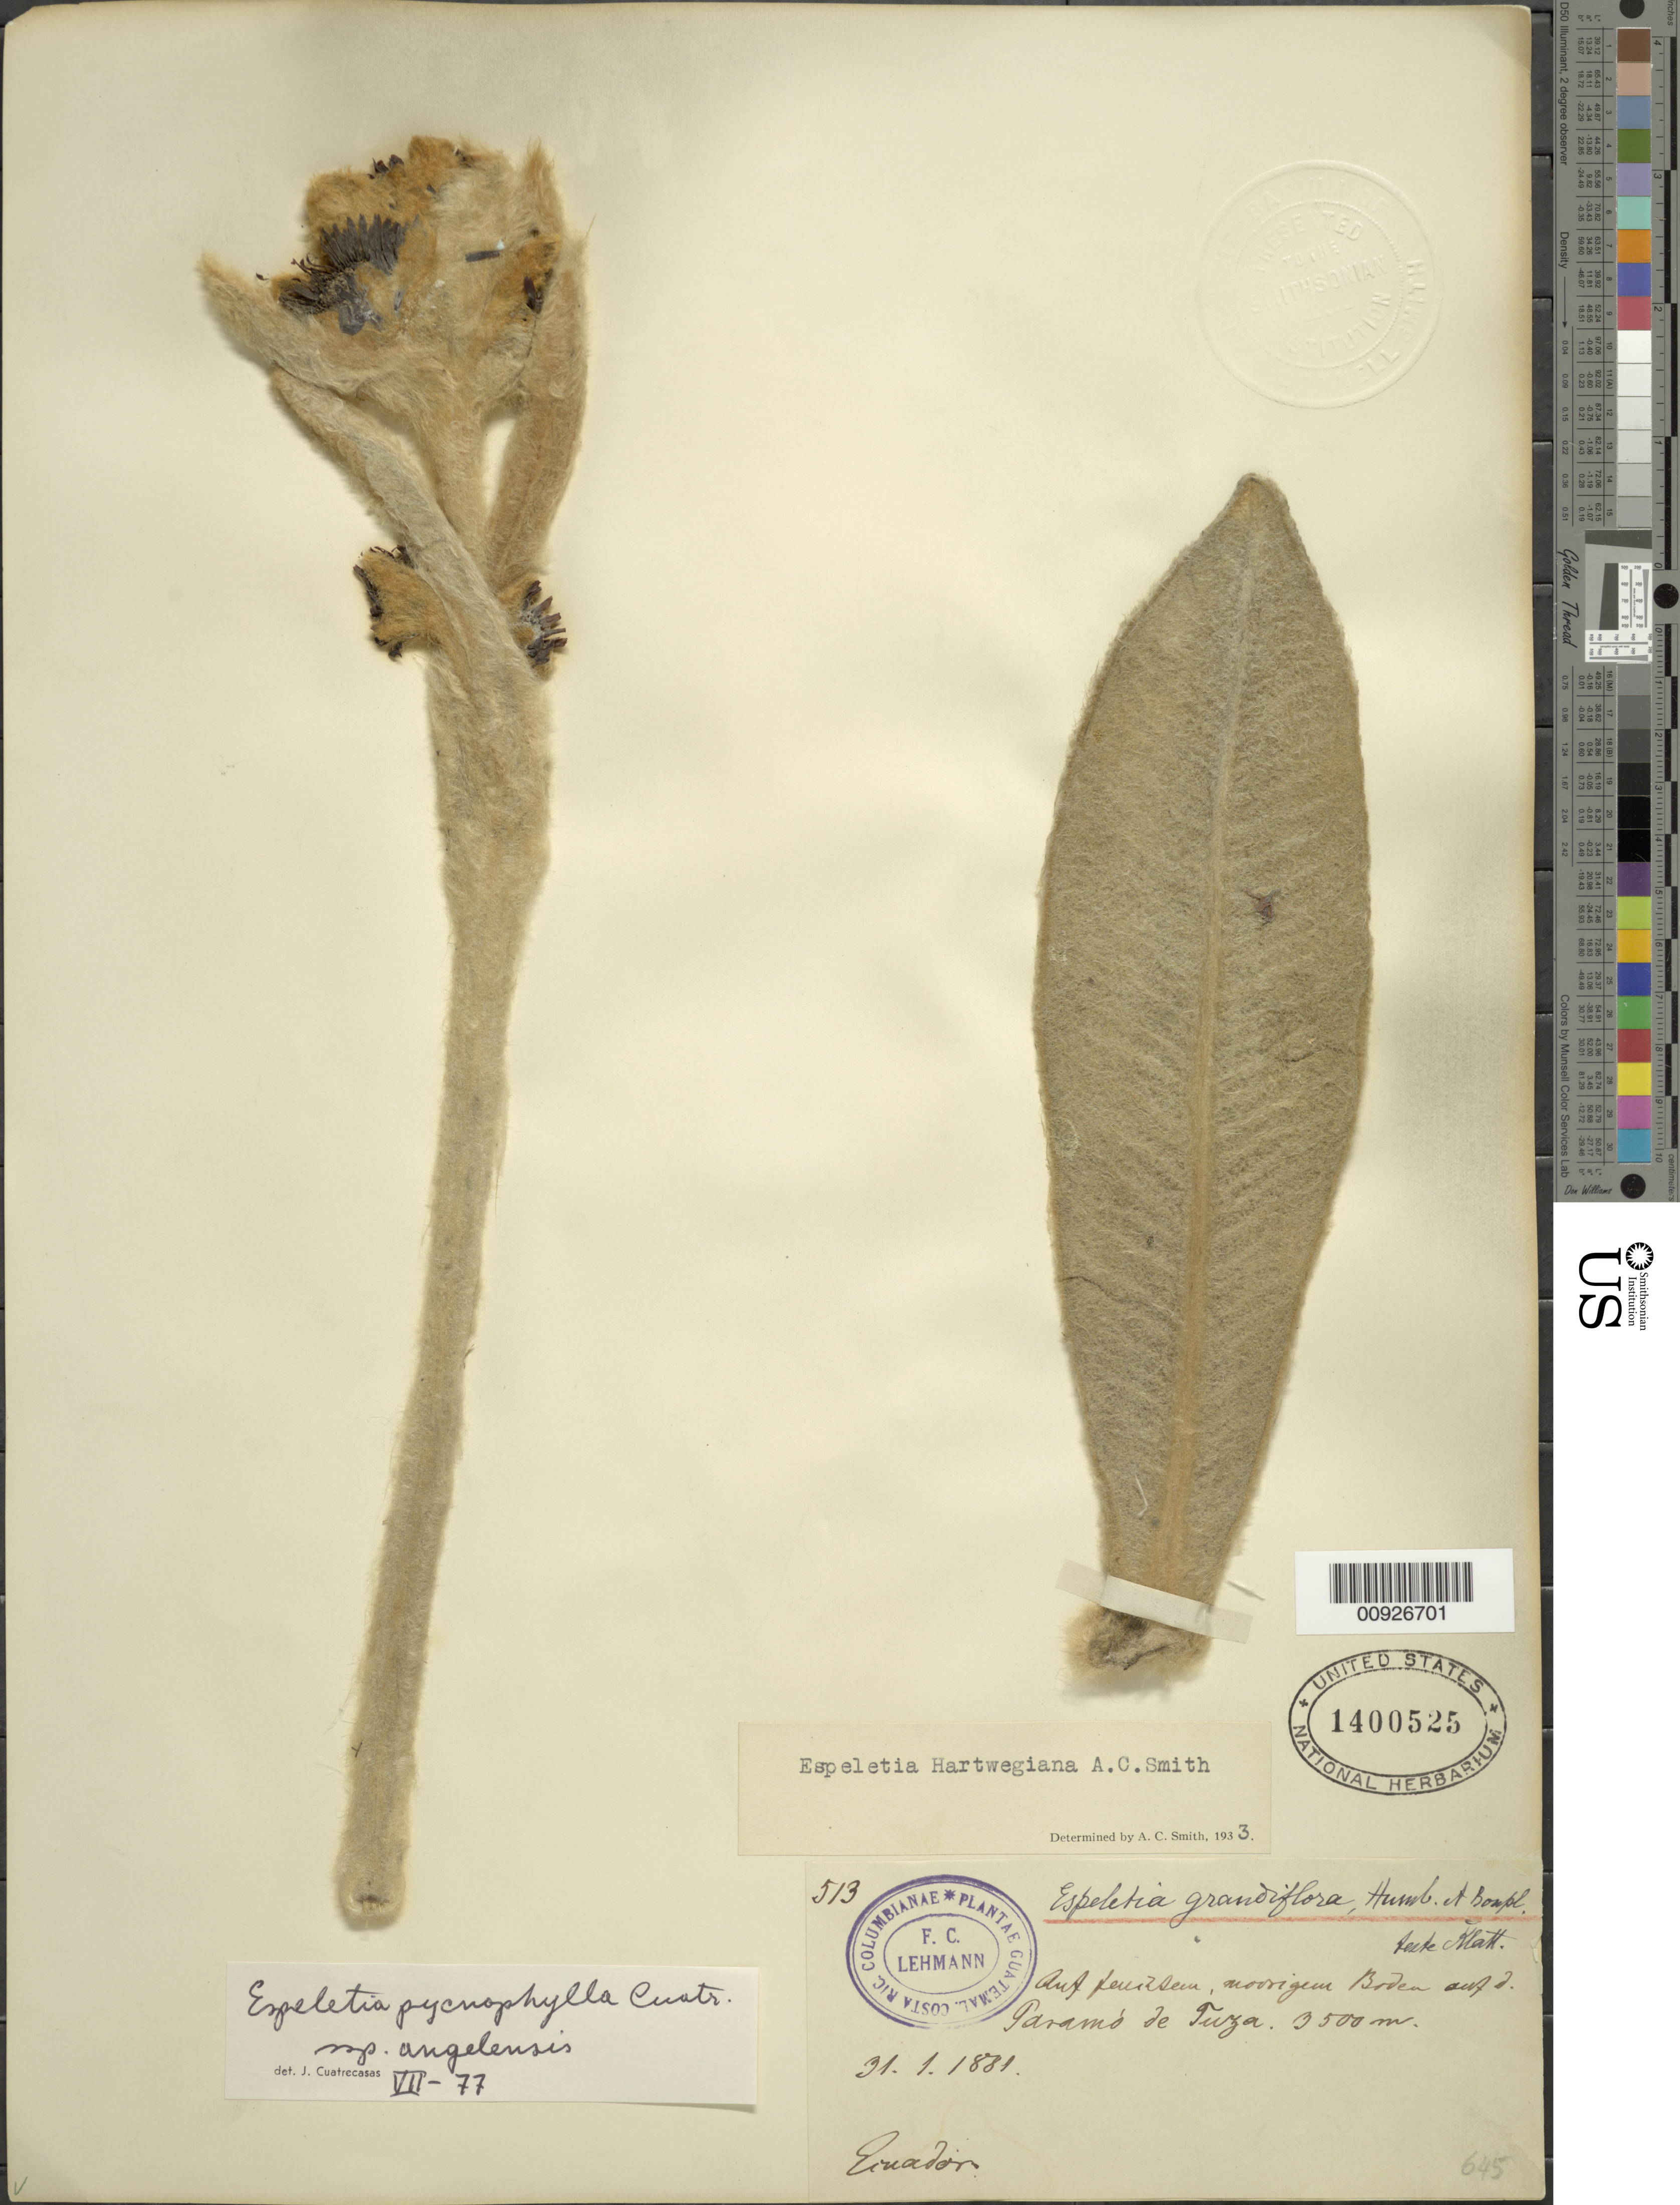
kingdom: Plantae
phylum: Tracheophyta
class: Magnoliopsida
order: Asterales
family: Asteraceae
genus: Espeletia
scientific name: Espeletia pycnophylla subsp. angelensis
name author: Cuatrec.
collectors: F. C. Lehmann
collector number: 513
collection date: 1881-01-31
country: Ecuador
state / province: Carchi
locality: Páramo de Tusa.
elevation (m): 3500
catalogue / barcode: US 1400525